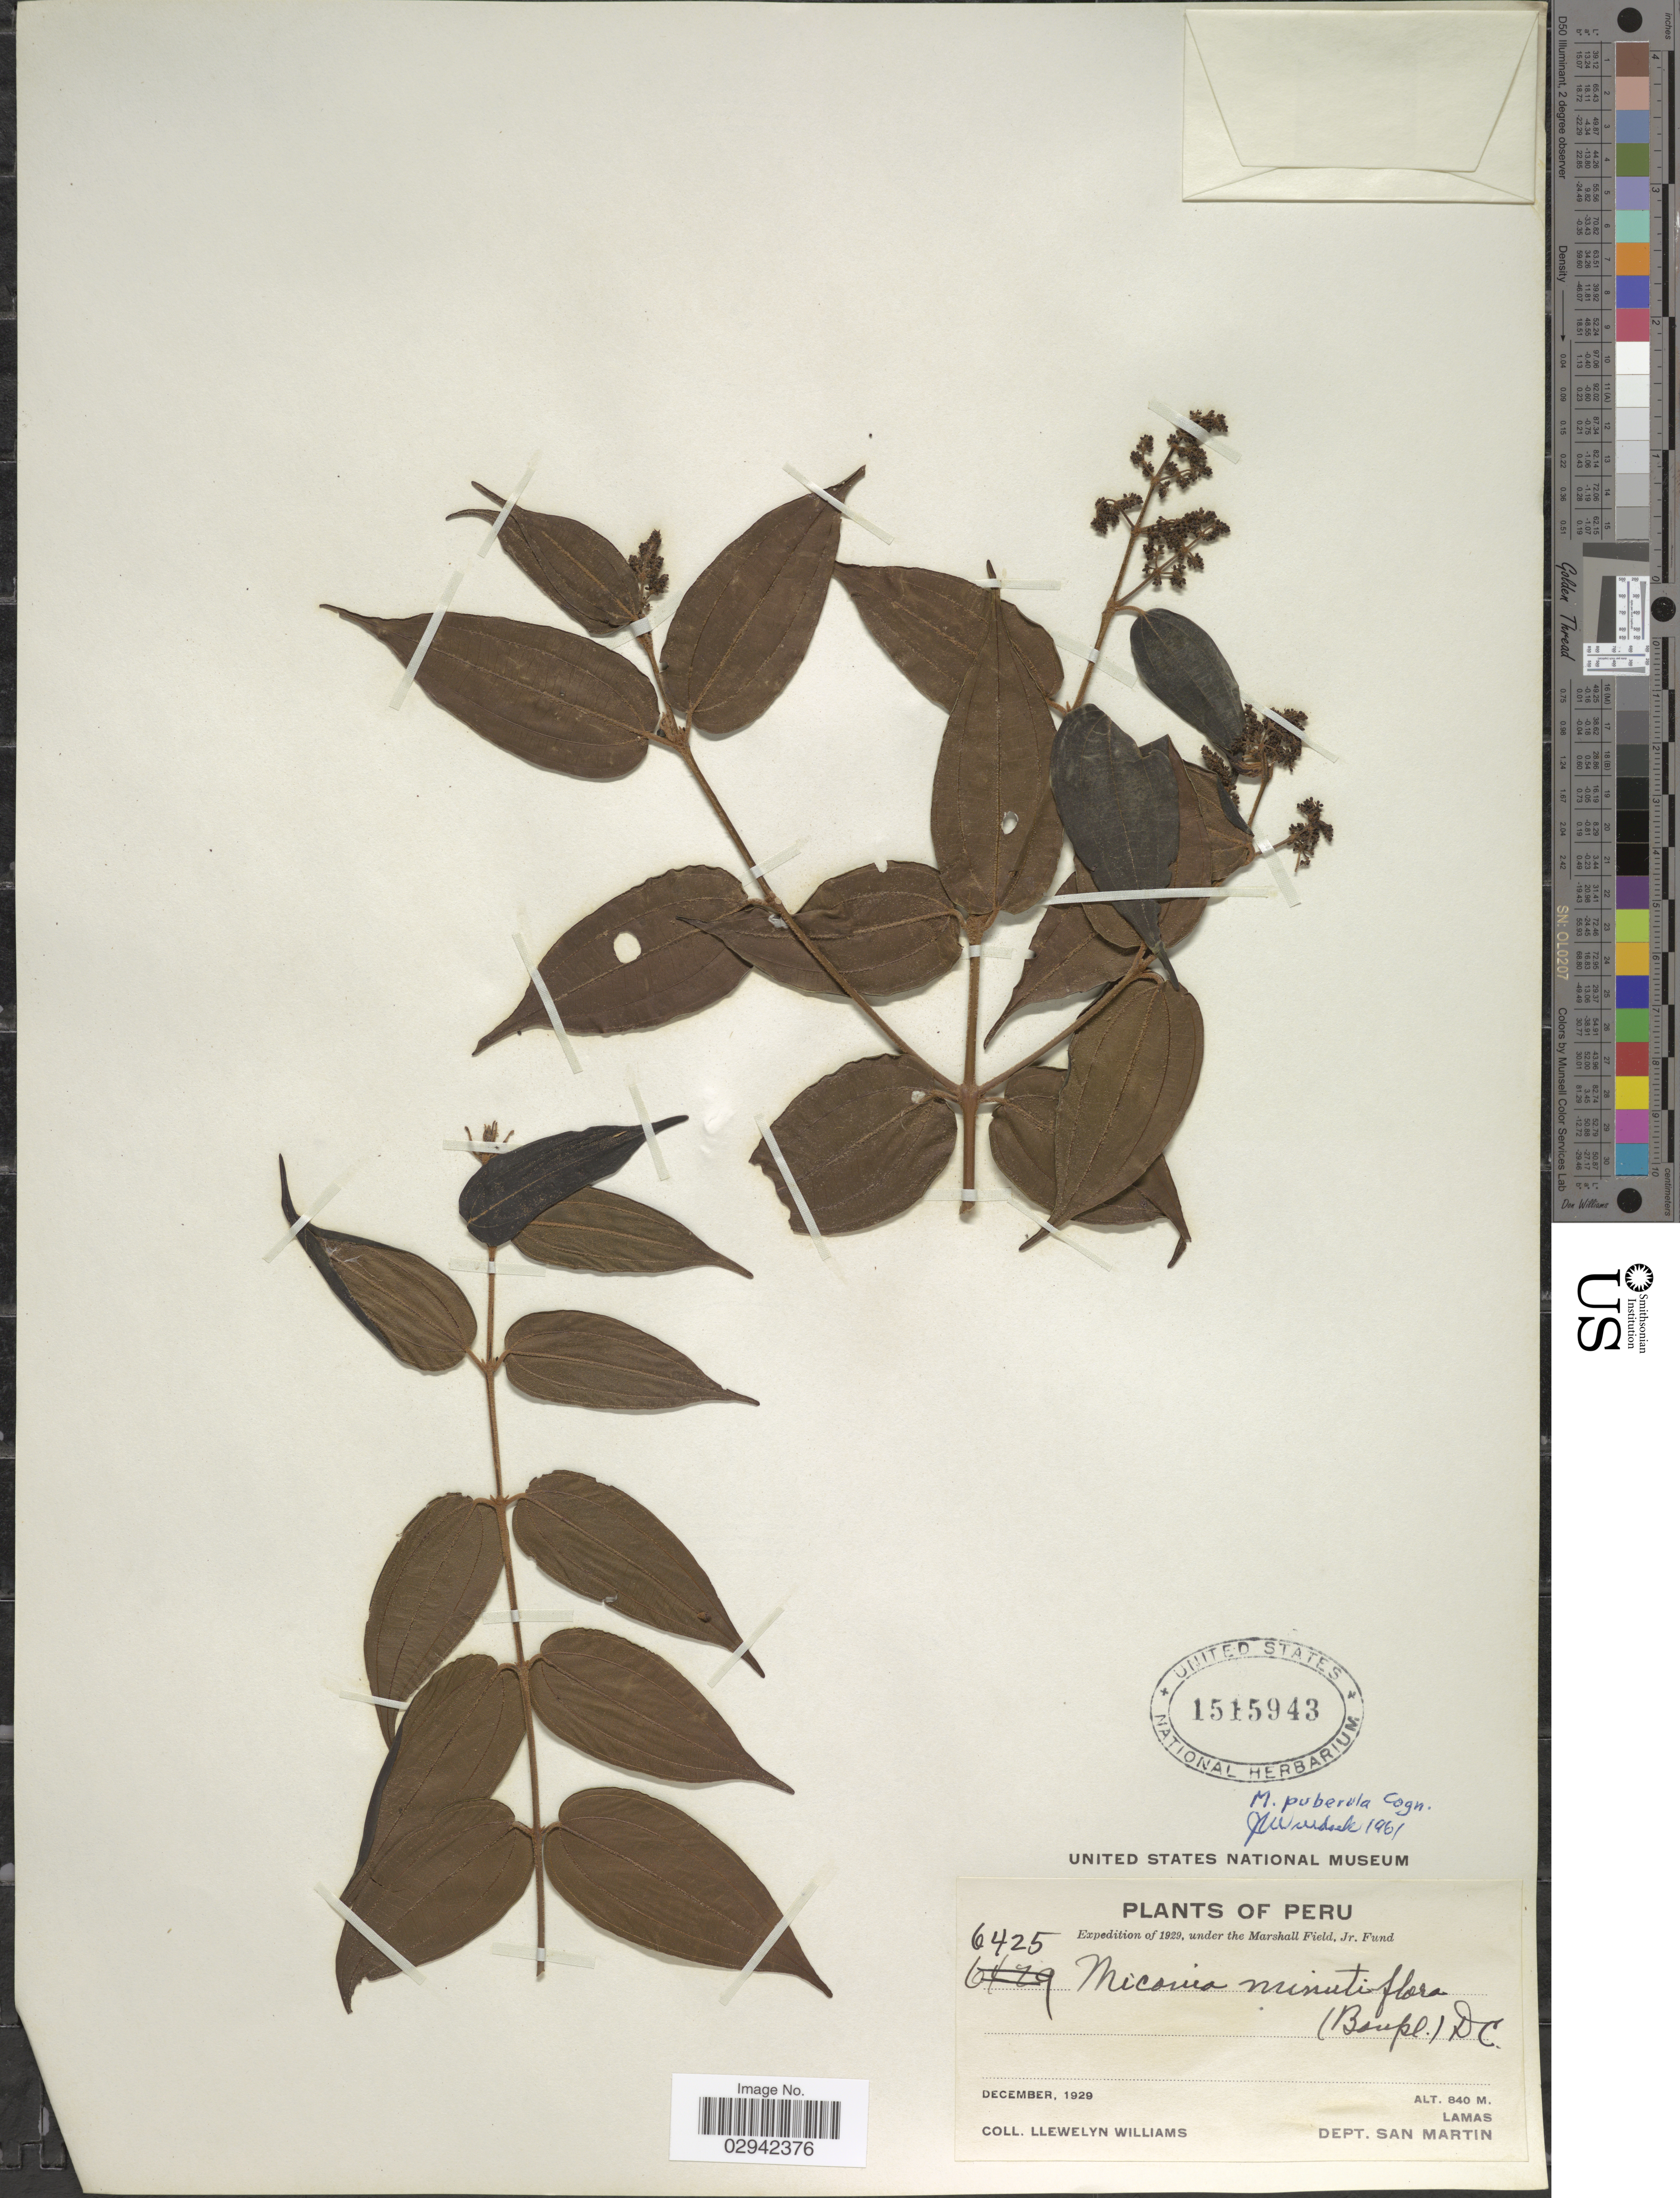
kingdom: Plantae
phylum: Tracheophyta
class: Magnoliopsida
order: Myrtales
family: Melastomataceae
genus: Miconia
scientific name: Miconia puberula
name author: Cogn.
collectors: Ll. Williams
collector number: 6425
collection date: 1929-12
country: Peru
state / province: San Martín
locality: Lamas, Dept. San Martin.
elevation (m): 840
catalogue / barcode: US 1515943